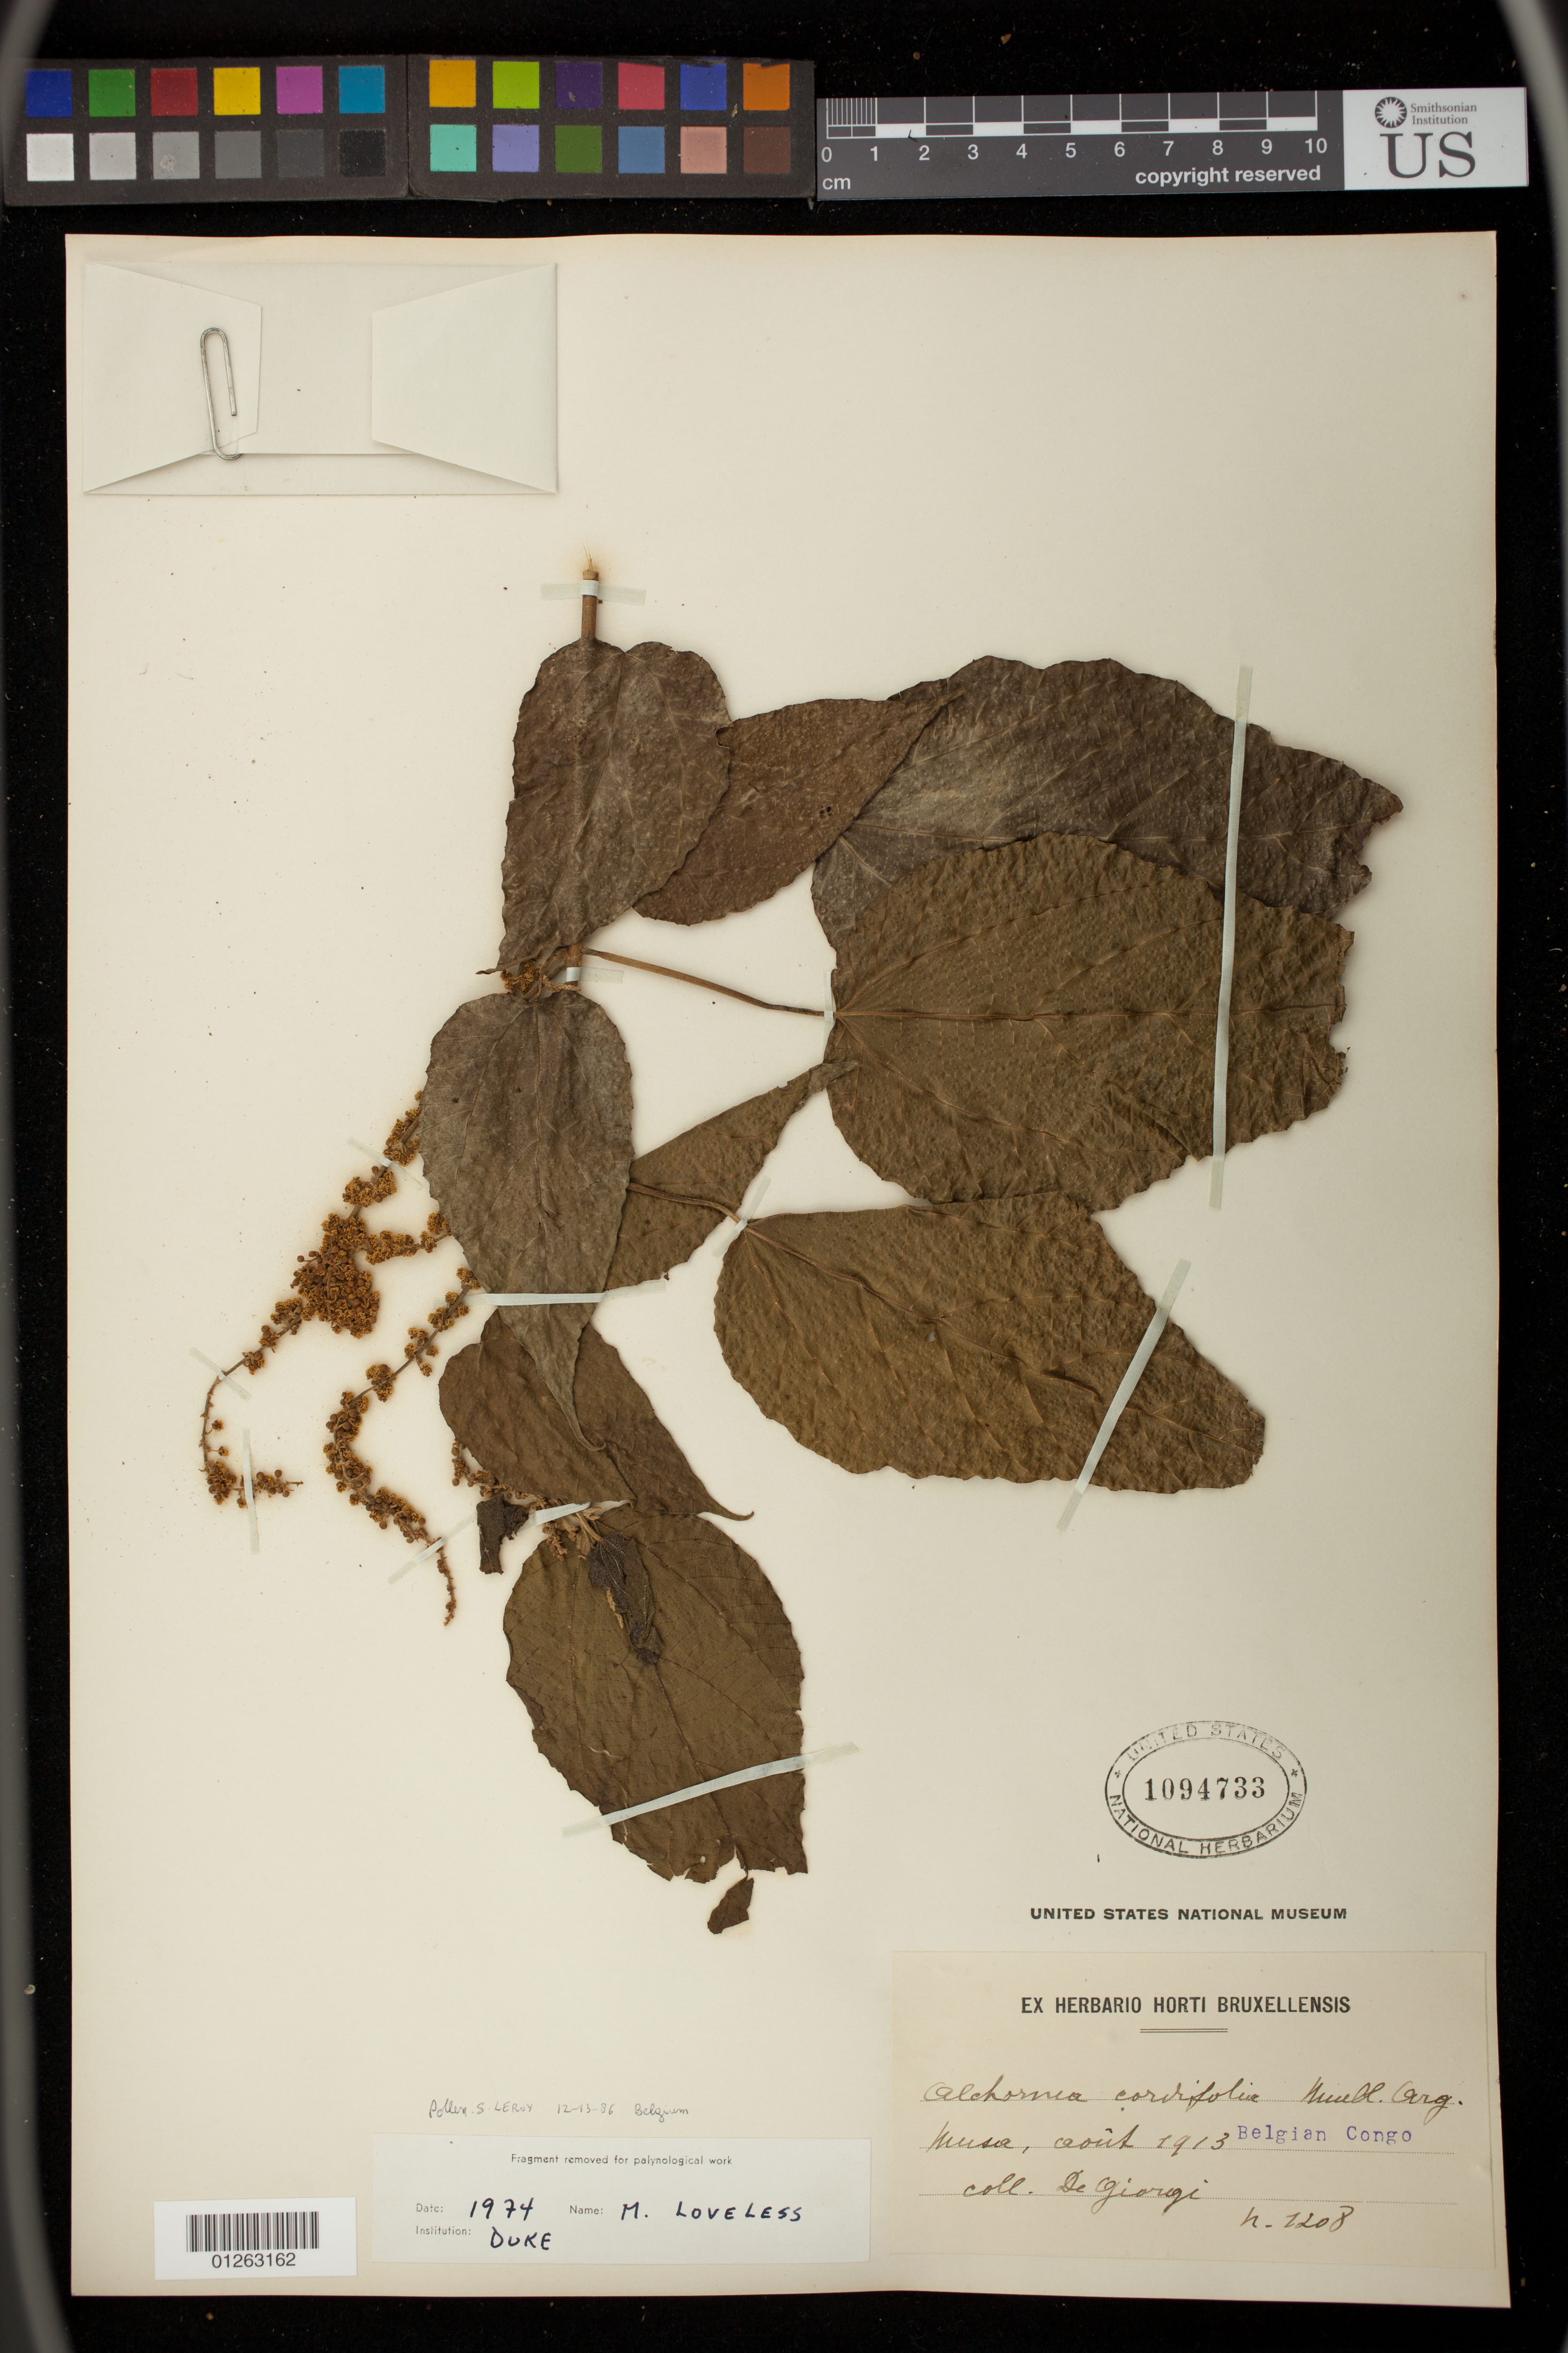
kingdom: Plantae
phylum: Tracheophyta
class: Magnoliopsida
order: Malpighiales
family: Euphorbiaceae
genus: Alchornea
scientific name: Alchornea cordifolia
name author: (Schumach. & Thonn.) Müll. Arg.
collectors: D. Giorgi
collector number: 1208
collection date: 1913-08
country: Congo, Democratic Republic of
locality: Musa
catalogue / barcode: US 1094733